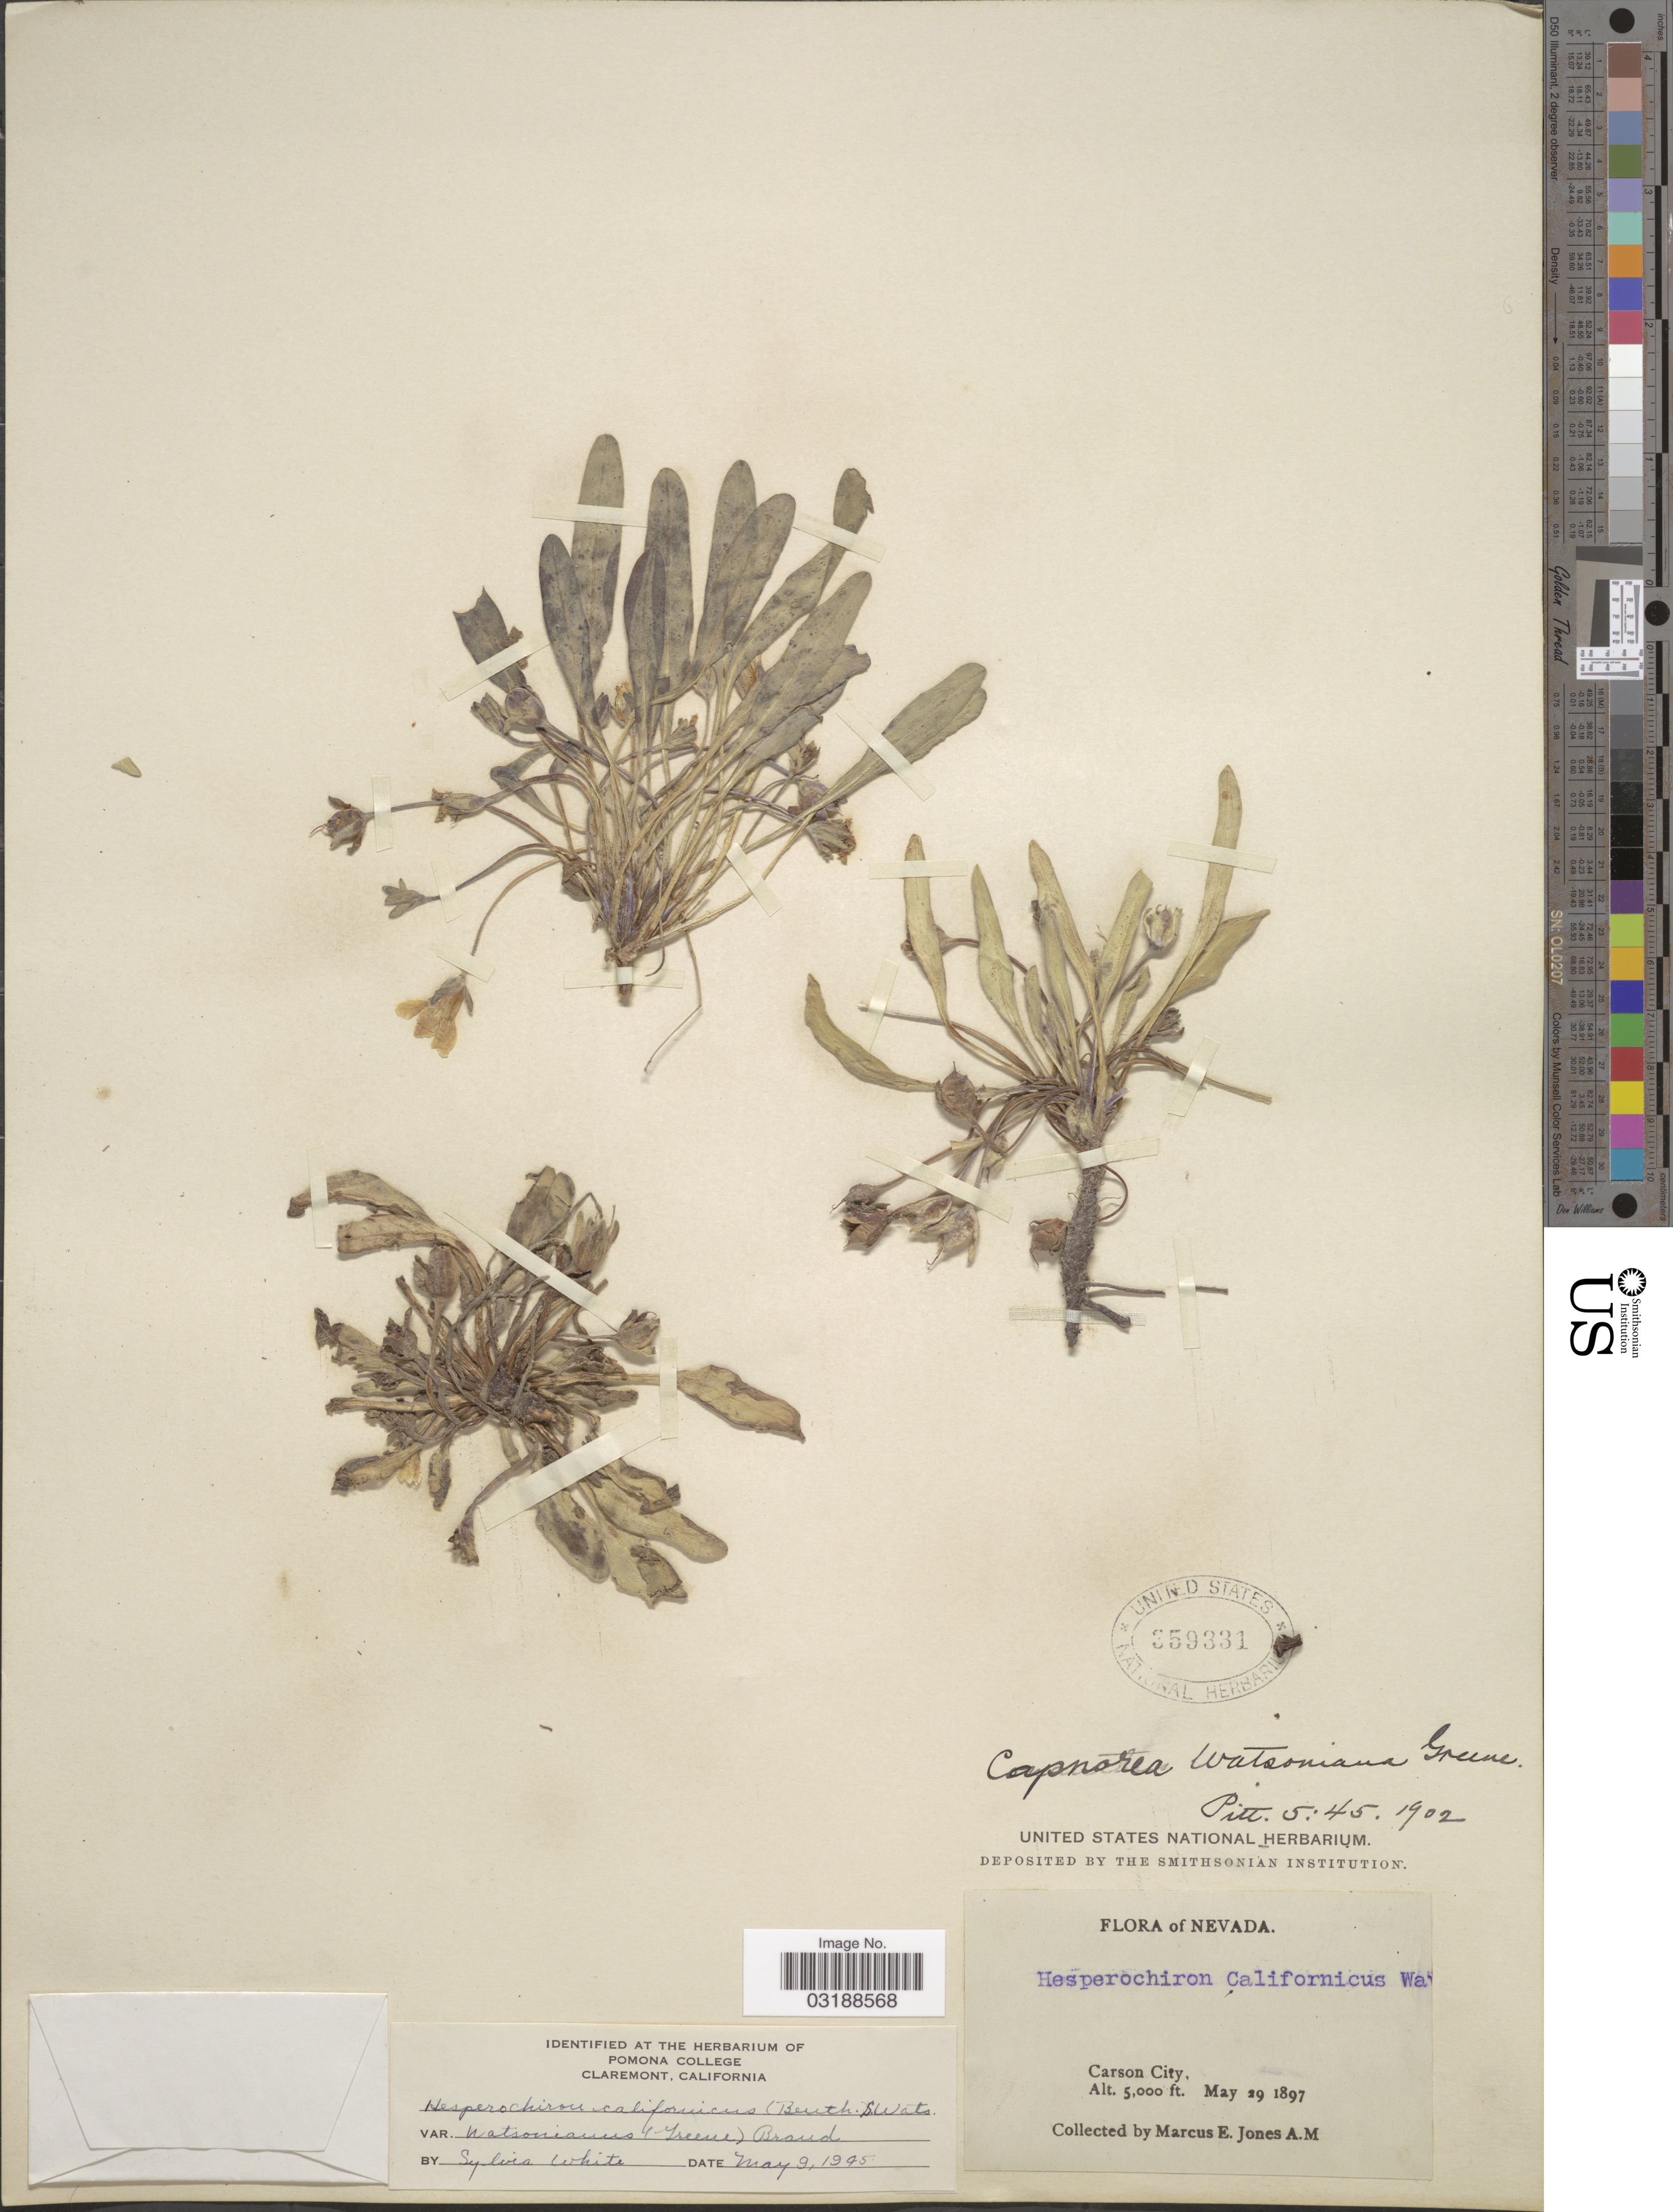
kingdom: Plantae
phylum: Tracheophyta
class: Magnoliopsida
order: Boraginales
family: Hydrophyllaceae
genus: Hesperochiron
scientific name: Hesperochiron californicus var. watsonianus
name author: (Greene) Brand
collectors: M. E. Jones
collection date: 1897-05-29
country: United States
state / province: Nevada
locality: Carson City.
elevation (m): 1524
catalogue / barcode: US 359331